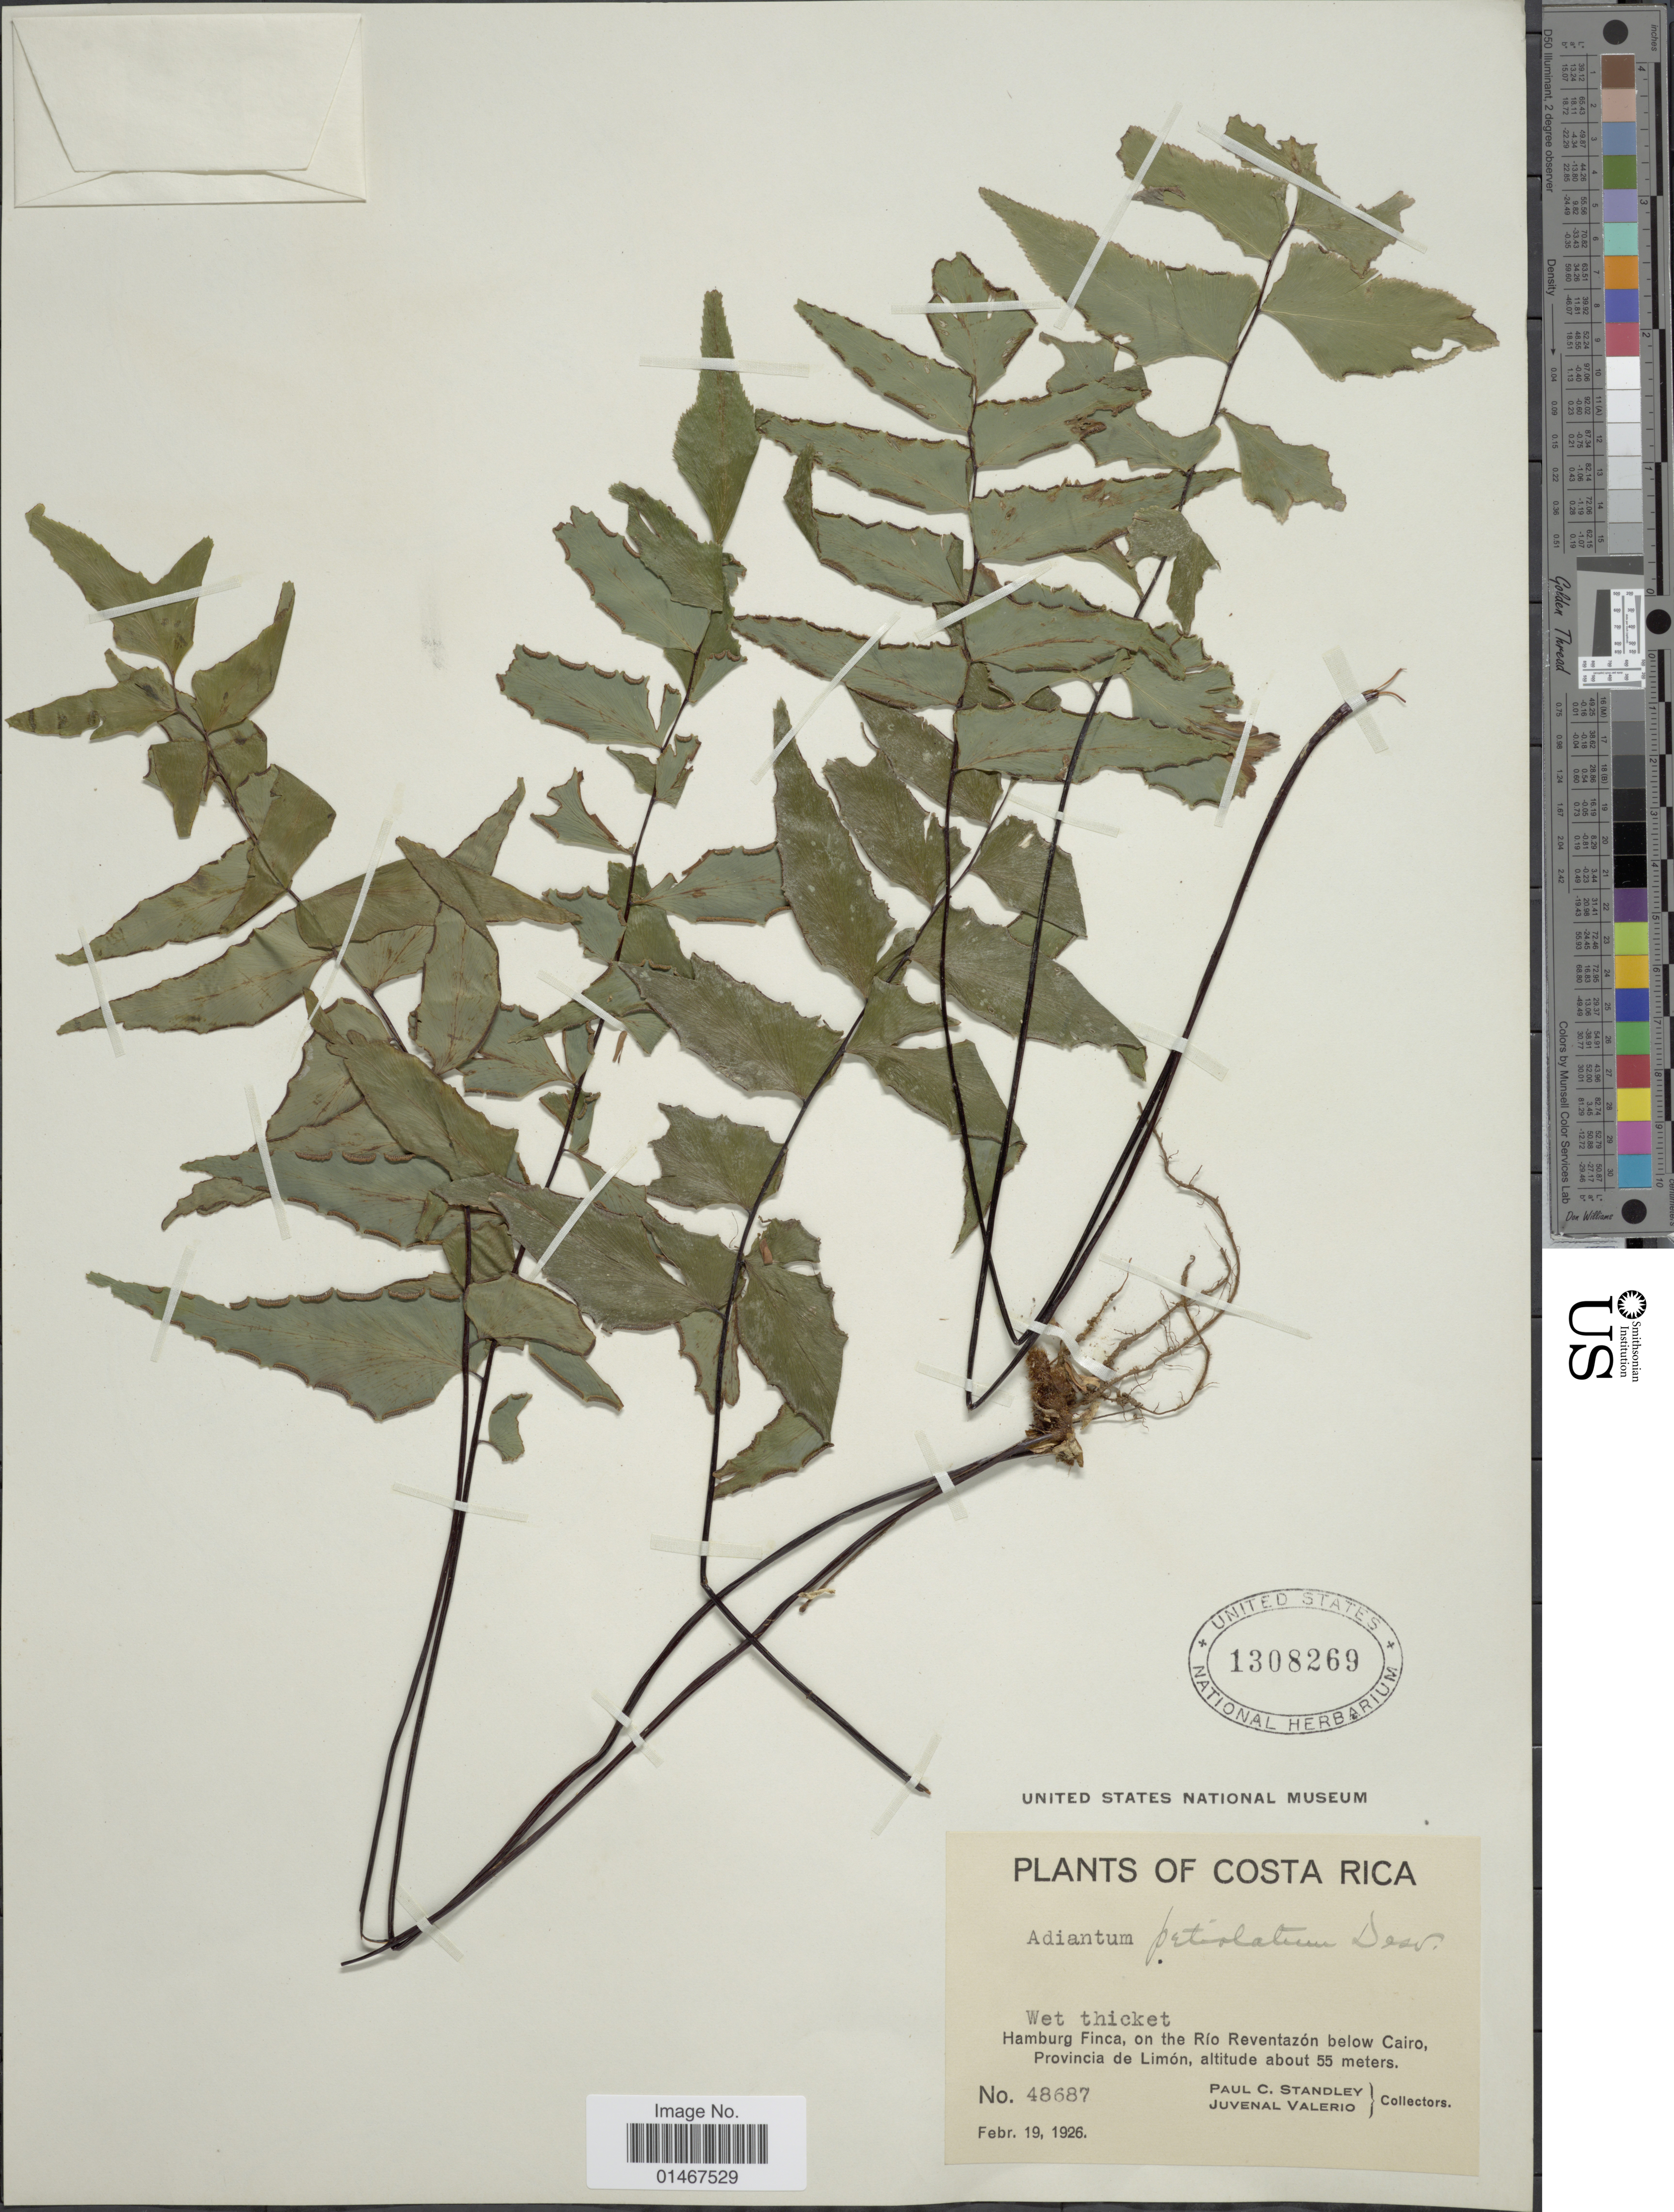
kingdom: Plantae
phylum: Tracheophyta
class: Polypodiopsida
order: Polypodiales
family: Pteridaceae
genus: Adiantum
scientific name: Adiantum petiolatum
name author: Desv.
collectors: P. C. Standley & J. Valerio R.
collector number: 48687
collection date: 1926-02-19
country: Costa Rica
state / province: Limón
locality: Hamburg Finca, on the Rio Reventazon below Cairo, Provincia de Limon.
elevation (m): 55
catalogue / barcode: US 1308269